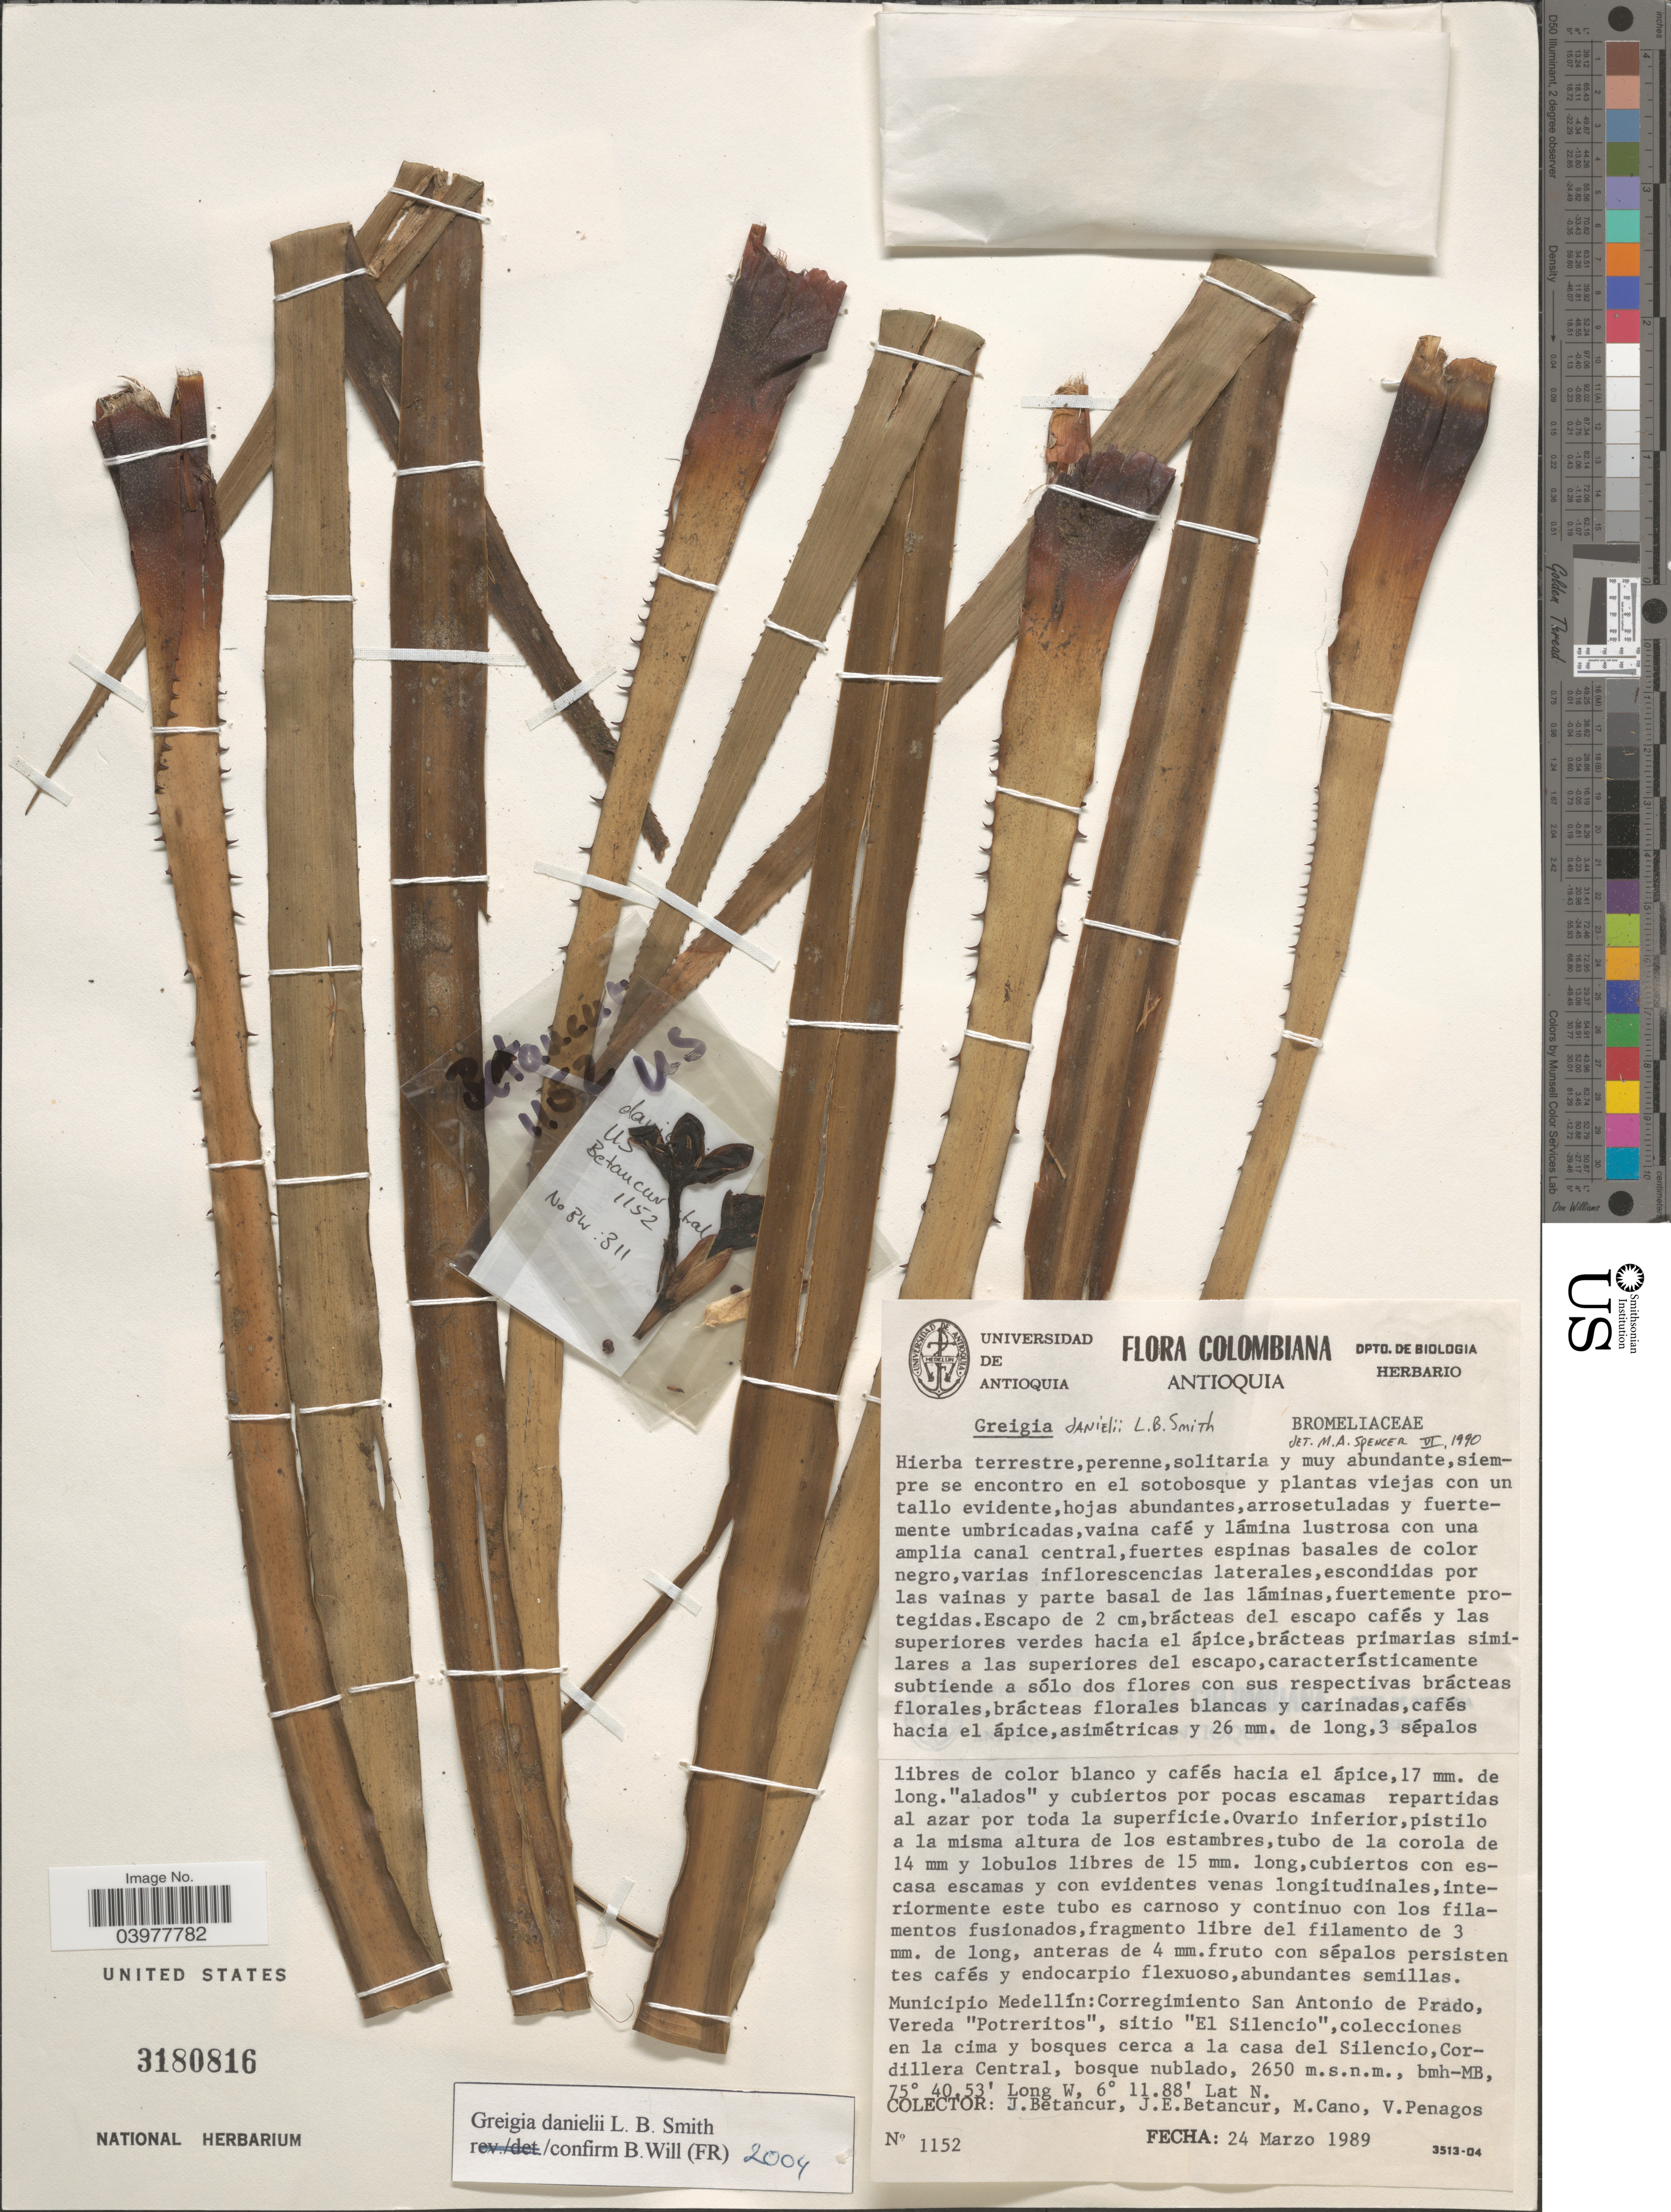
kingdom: Plantae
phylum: Tracheophyta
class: Liliopsida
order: Poales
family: Bromeliaceae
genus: Greigia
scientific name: Greigia danielii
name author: L.B. Sm.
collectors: J. Betancur, J. Betancur, M. Cano & V. Penagos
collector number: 1152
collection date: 1989-03-24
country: Colombia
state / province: Antioquia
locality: Municipio Medellín: Corregimiento San Antonio de Prado, Vereda "Potreritos", sitio "El Silencio", en la cima y bosques cerca a la casa del Silencio, Cordillera Central, bosque nublado.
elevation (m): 2650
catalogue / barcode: US 3180816